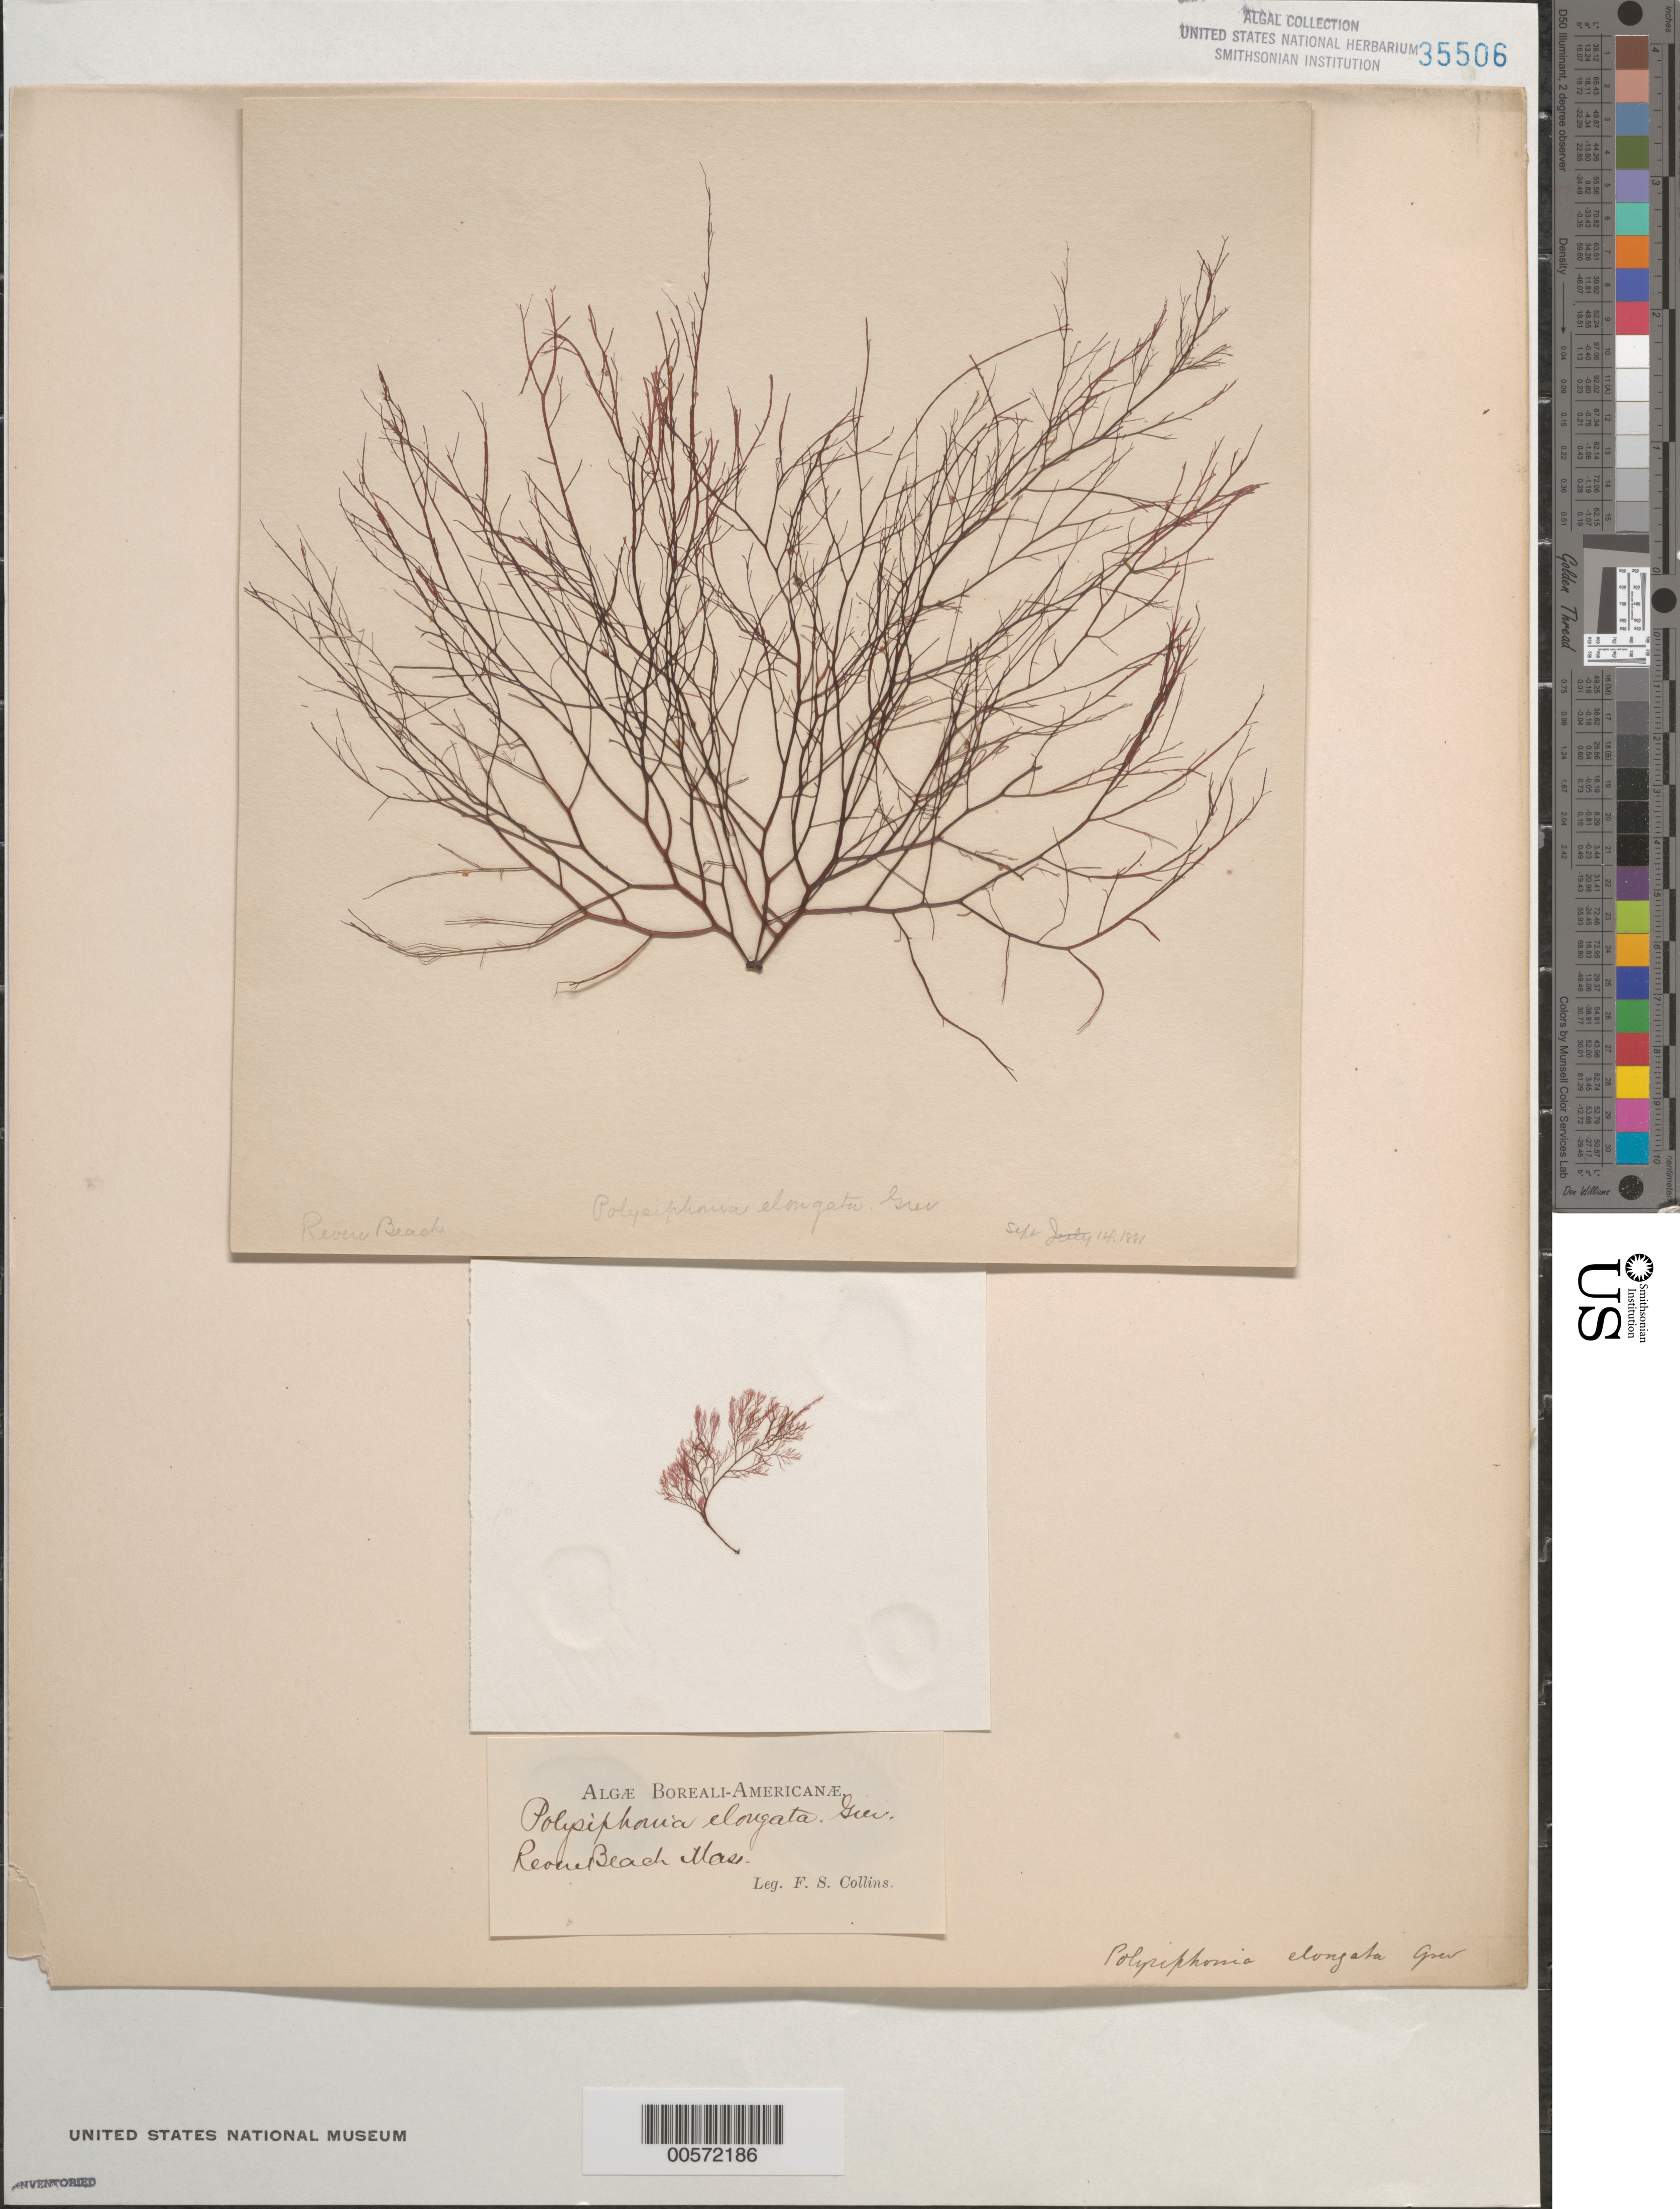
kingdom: Plantae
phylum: Rhodophyta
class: Florideophyceae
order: Ceramiales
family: Rhodomelaceae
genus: Carradoriella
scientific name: Carradoriella elongata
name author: (Hudson) Savoie & G.W. Saunders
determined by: Algae name updating Project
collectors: F. Collins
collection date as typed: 14 Sep 1881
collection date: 1881-09-14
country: United States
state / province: Massachusetts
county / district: Suffolk County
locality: Revere Beach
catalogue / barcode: US 35506